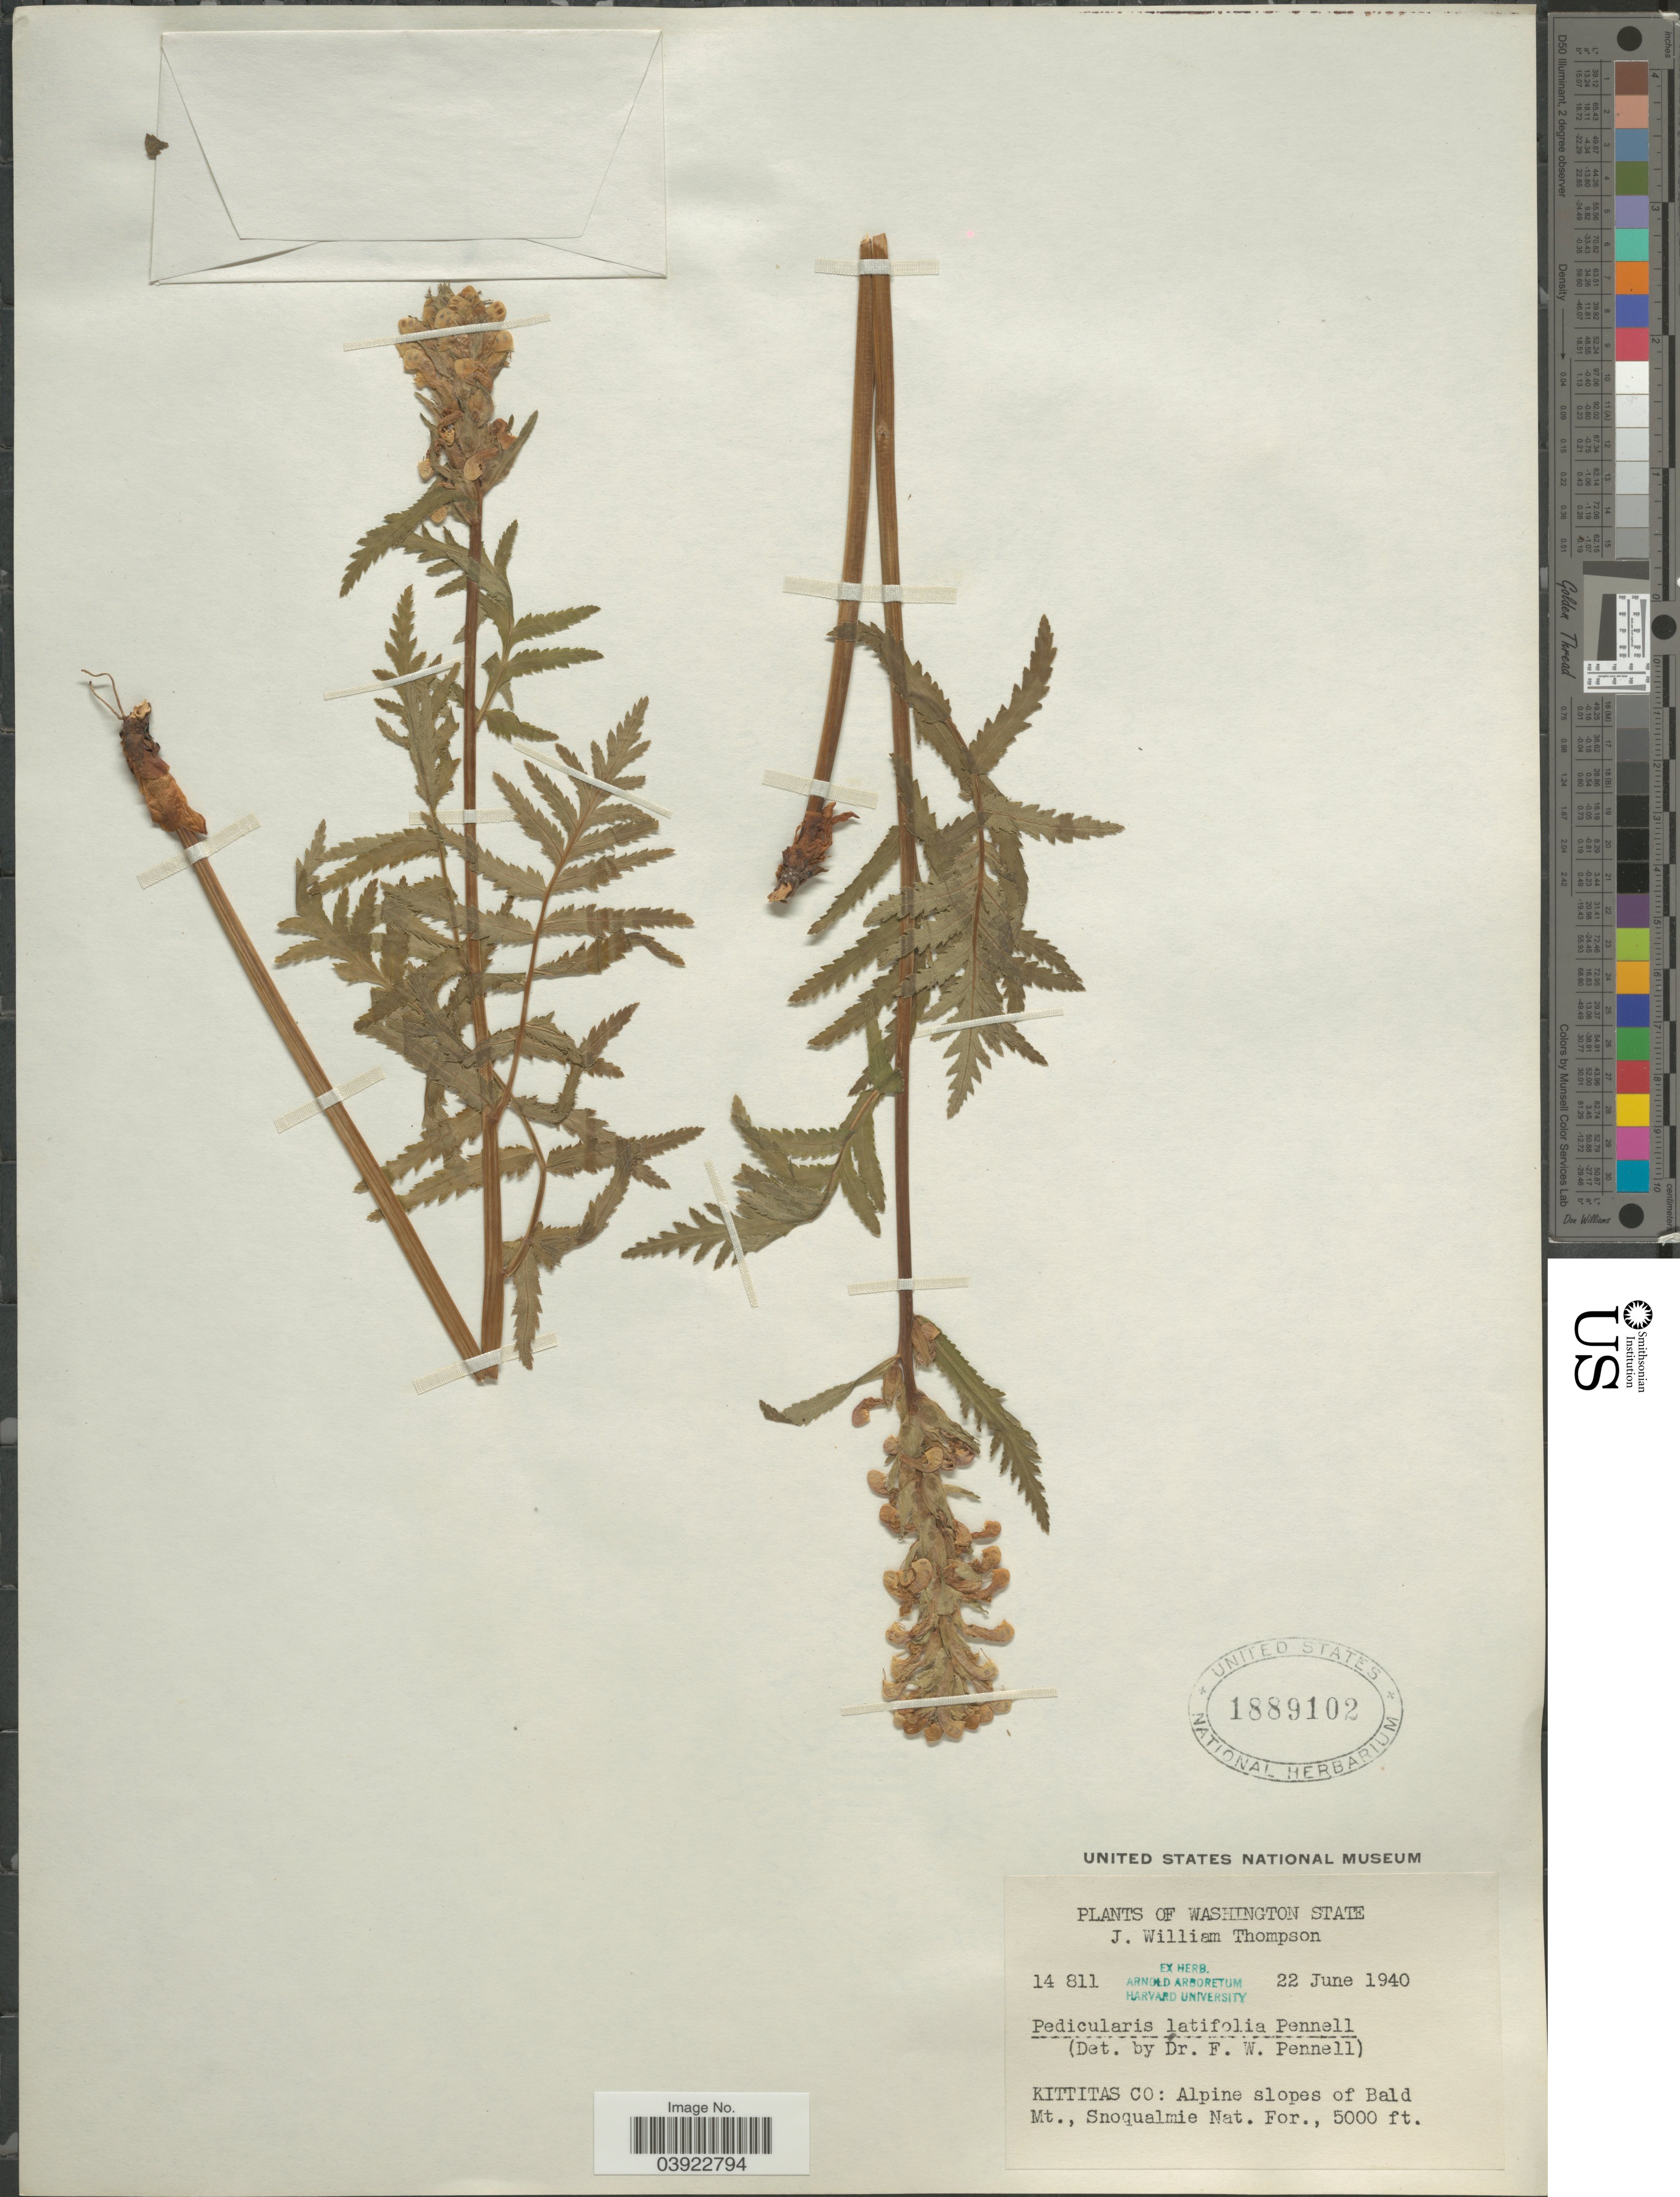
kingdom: Plantae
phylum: Tracheophyta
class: Magnoliopsida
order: Lamiales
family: Orobanchaceae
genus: Pedicularis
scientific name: Pedicularis latifolia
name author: Pennell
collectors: J. W. Thompson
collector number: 14811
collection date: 1940-06-22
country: United States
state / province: Washington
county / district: Kittitas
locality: Kittitas Co: Alpine slopes of Bald Mt., Snoqualmie Nat. For.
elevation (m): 1524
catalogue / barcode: US 1889102